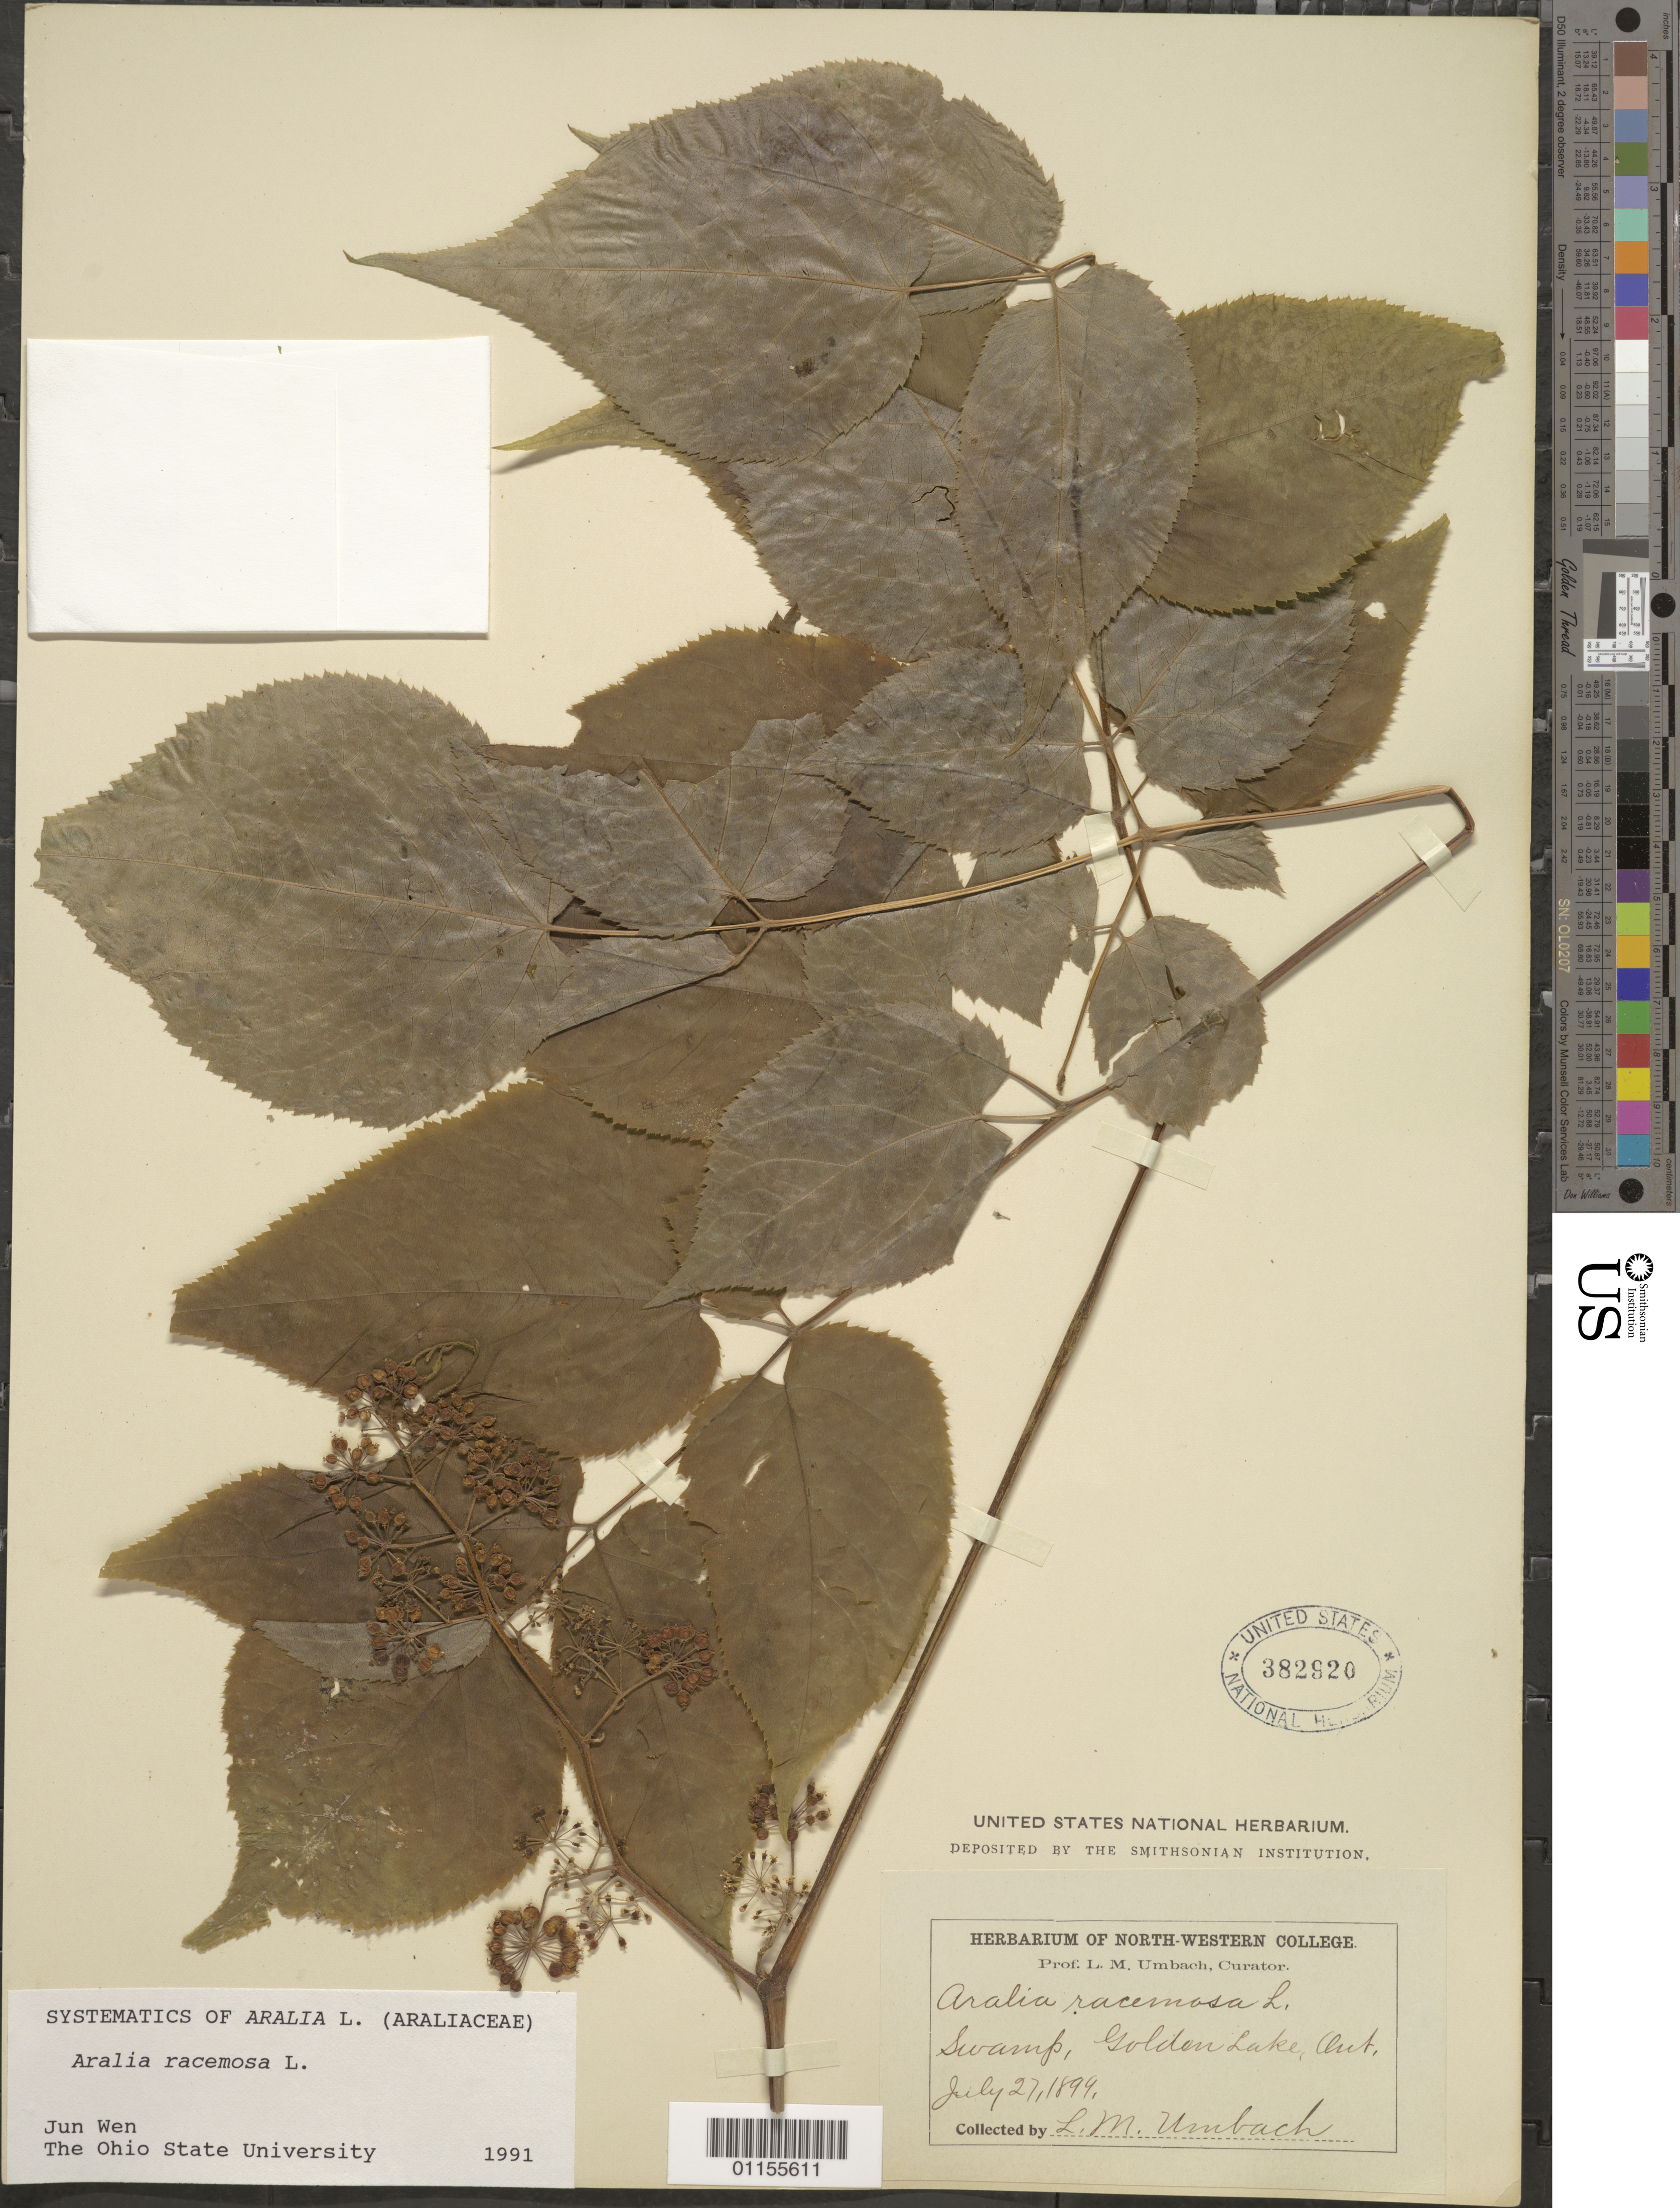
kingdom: Plantae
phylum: Tracheophyta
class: Magnoliopsida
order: Apiales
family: Araliaceae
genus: Aralia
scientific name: Aralia racemosa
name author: L.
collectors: L. M. Umbach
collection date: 1894-07-27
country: Canada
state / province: Ontario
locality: Golden Lake.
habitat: Swamp.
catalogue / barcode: US 382920